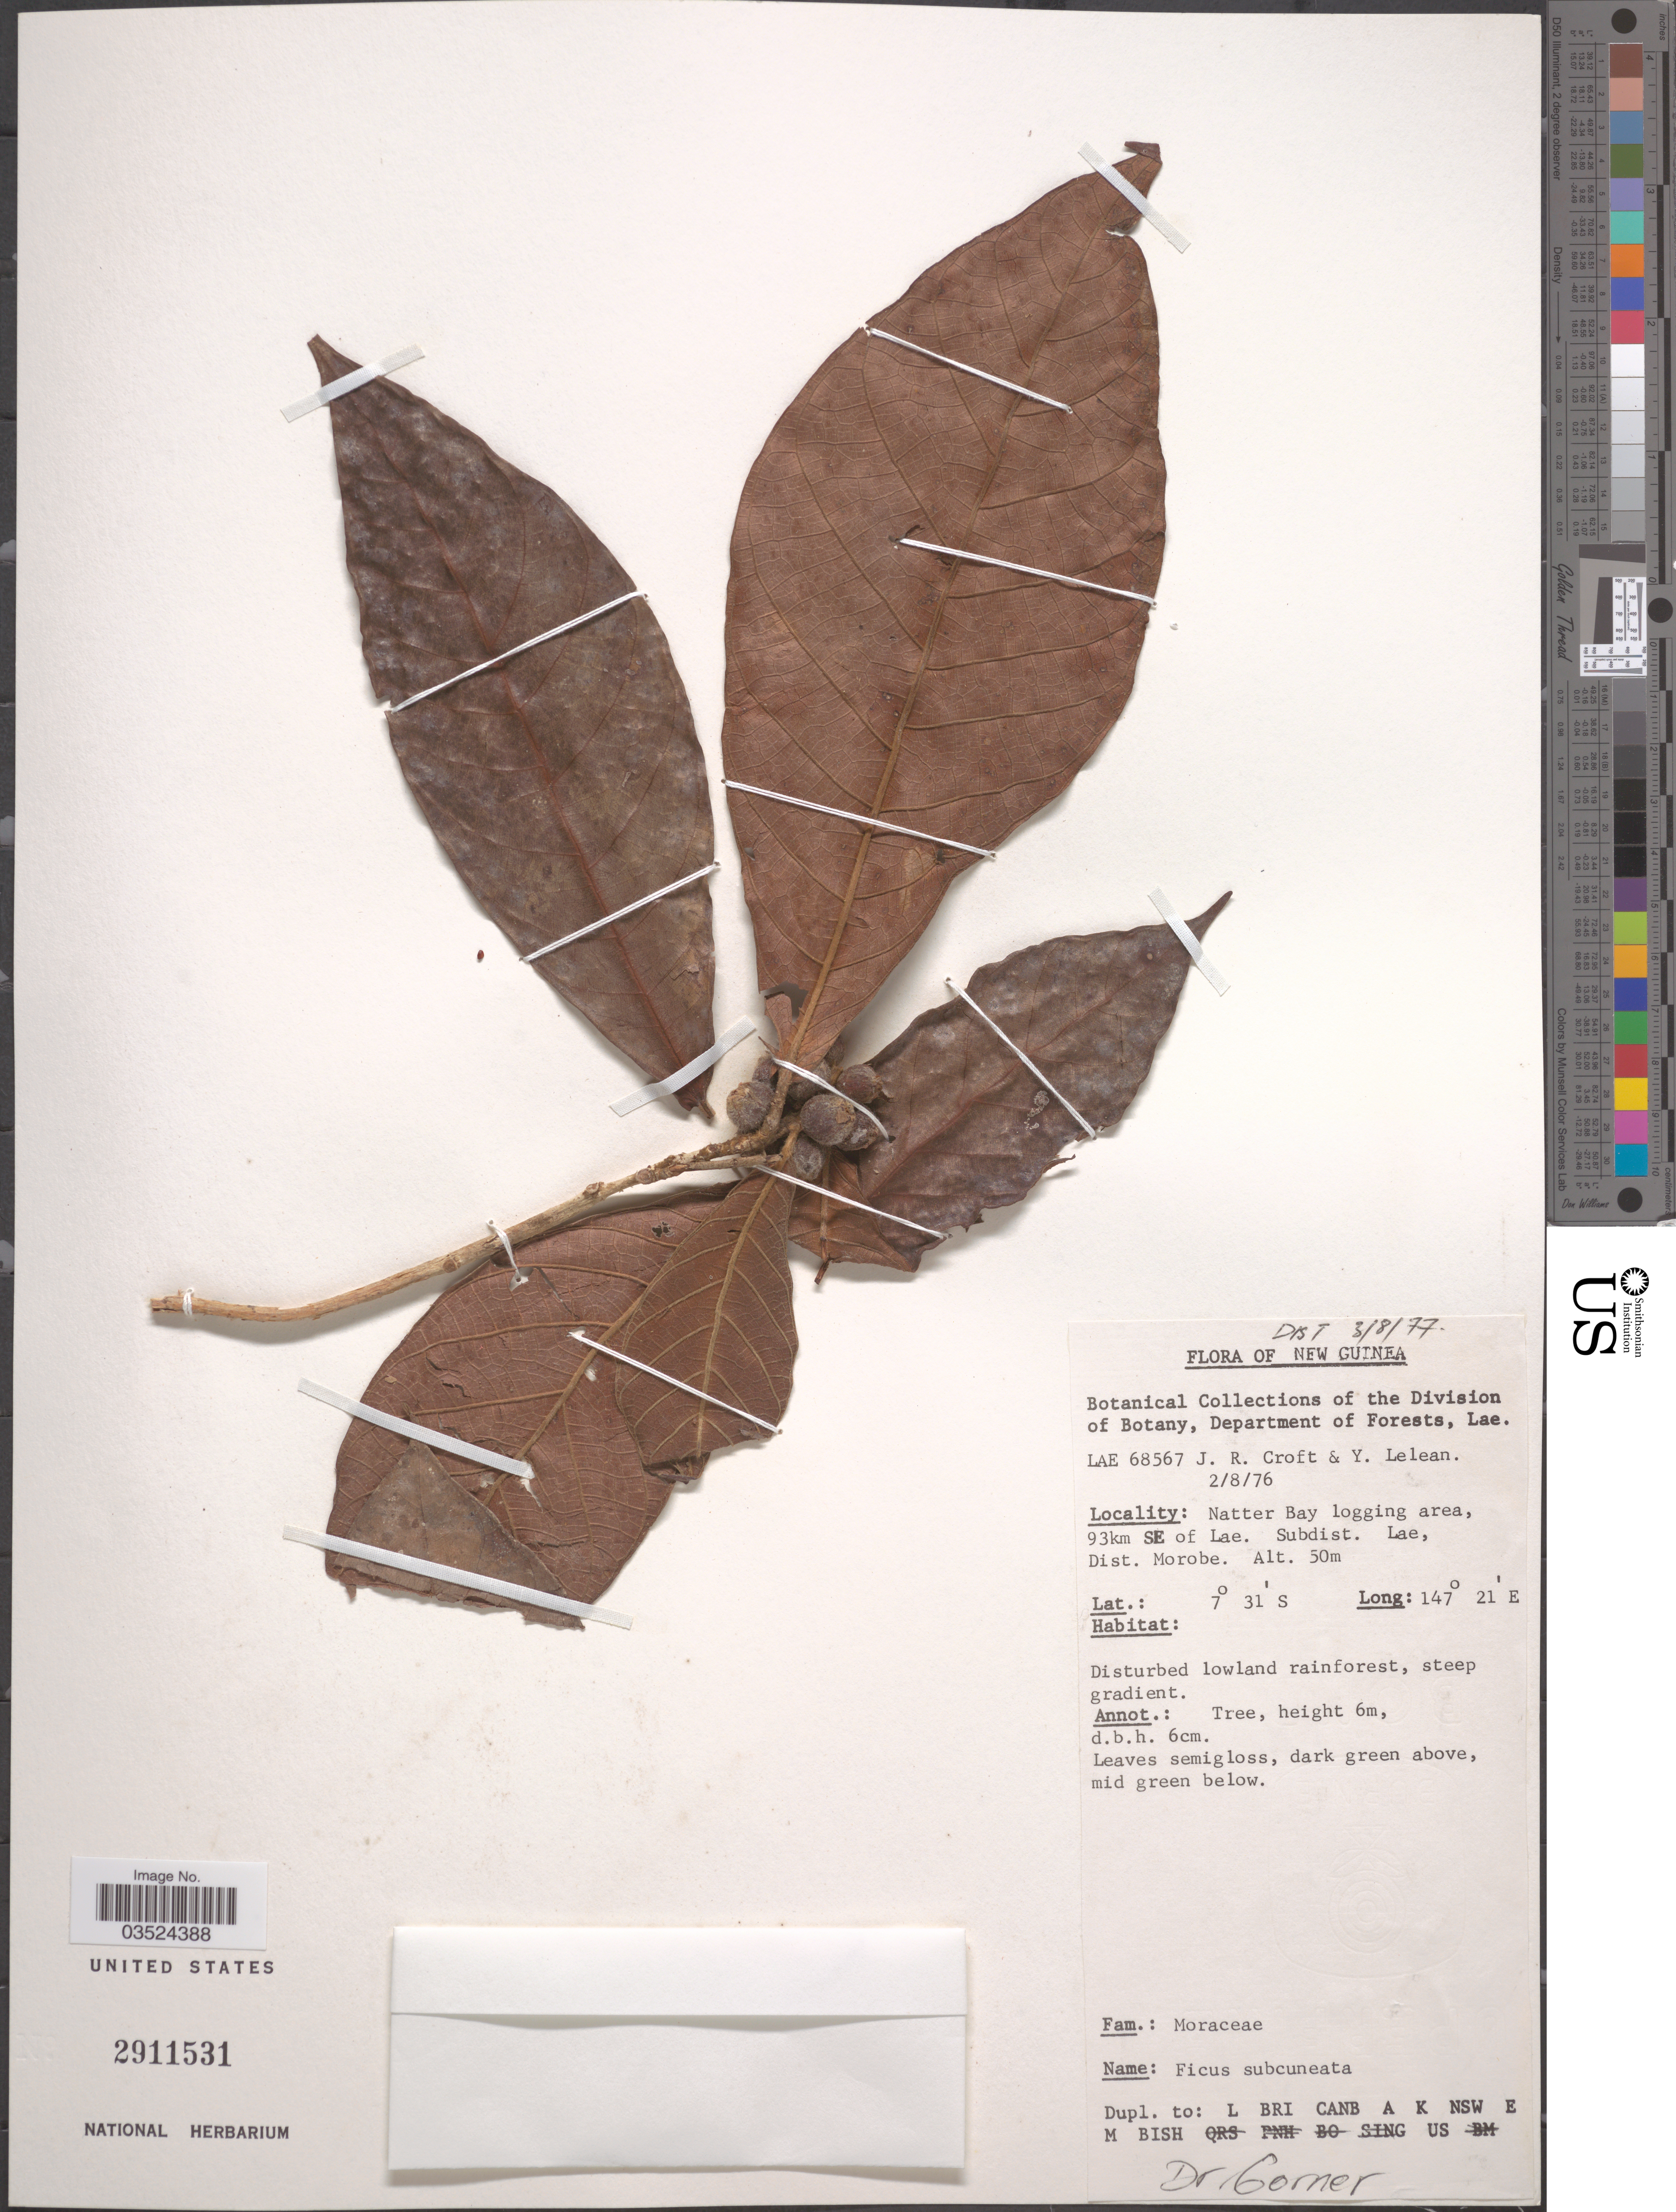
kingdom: Plantae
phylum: Tracheophyta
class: Magnoliopsida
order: Rosales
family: Moraceae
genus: Ficus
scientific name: Ficus subcuneata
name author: Miq.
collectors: J. R. Croft & Y. Lelean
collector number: LAE68567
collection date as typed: Transcribed d/m/y: 2/8/76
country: Papua New Guinea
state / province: Morobe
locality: New Guinea. Natter Bay logging area, 93km SE of Lae. Subdist. Lae, Dist. Morobe.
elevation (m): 50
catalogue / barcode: US 2911531